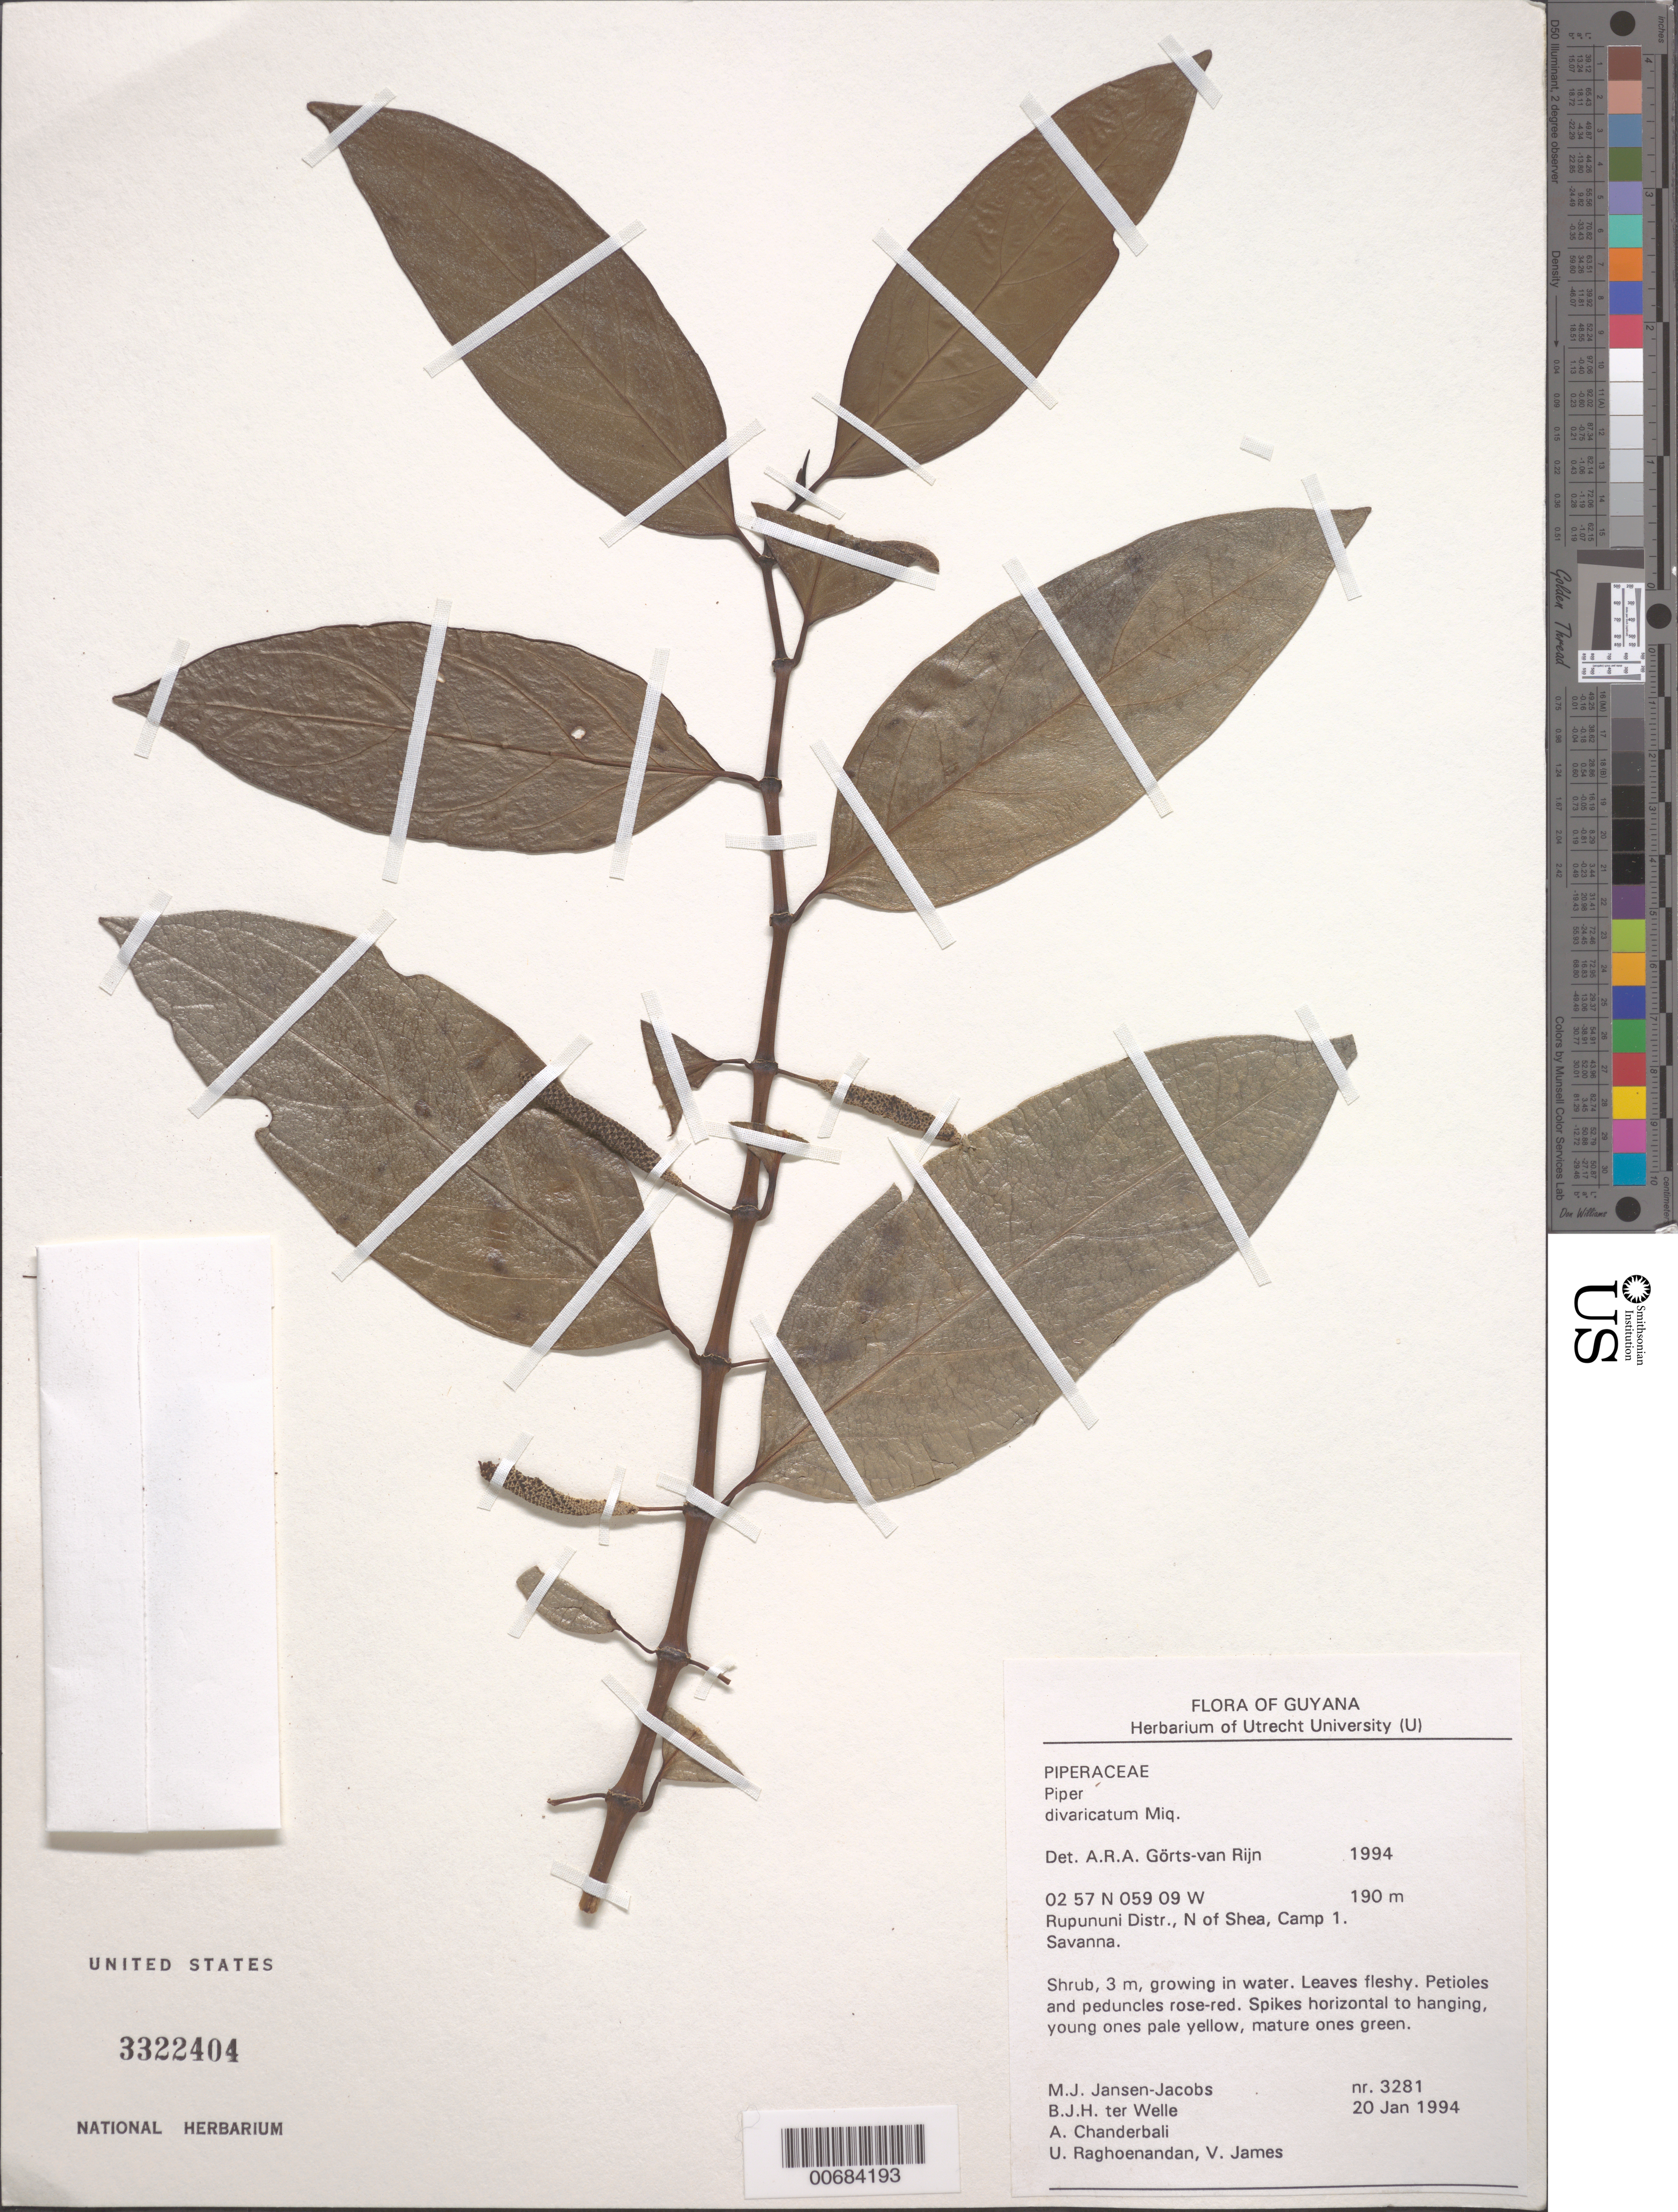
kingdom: Plantae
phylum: Tracheophyta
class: Magnoliopsida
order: Piperales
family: Piperaceae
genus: Piper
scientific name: Piper divaricatum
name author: G. Mey.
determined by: Görts-van Rijn, A. R. A.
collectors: M. J. Jansen-Jacobs, B. Welle, A. S. Chanderbali, U. Raghoenandan & V. James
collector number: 3281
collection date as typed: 20-Jan-94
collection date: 1994-01-20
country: Guyana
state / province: U. Takutu-U. Essequibo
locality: Shea, N of, camp 1, Rupununi District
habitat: Savanna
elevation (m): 190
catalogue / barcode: US 3322404